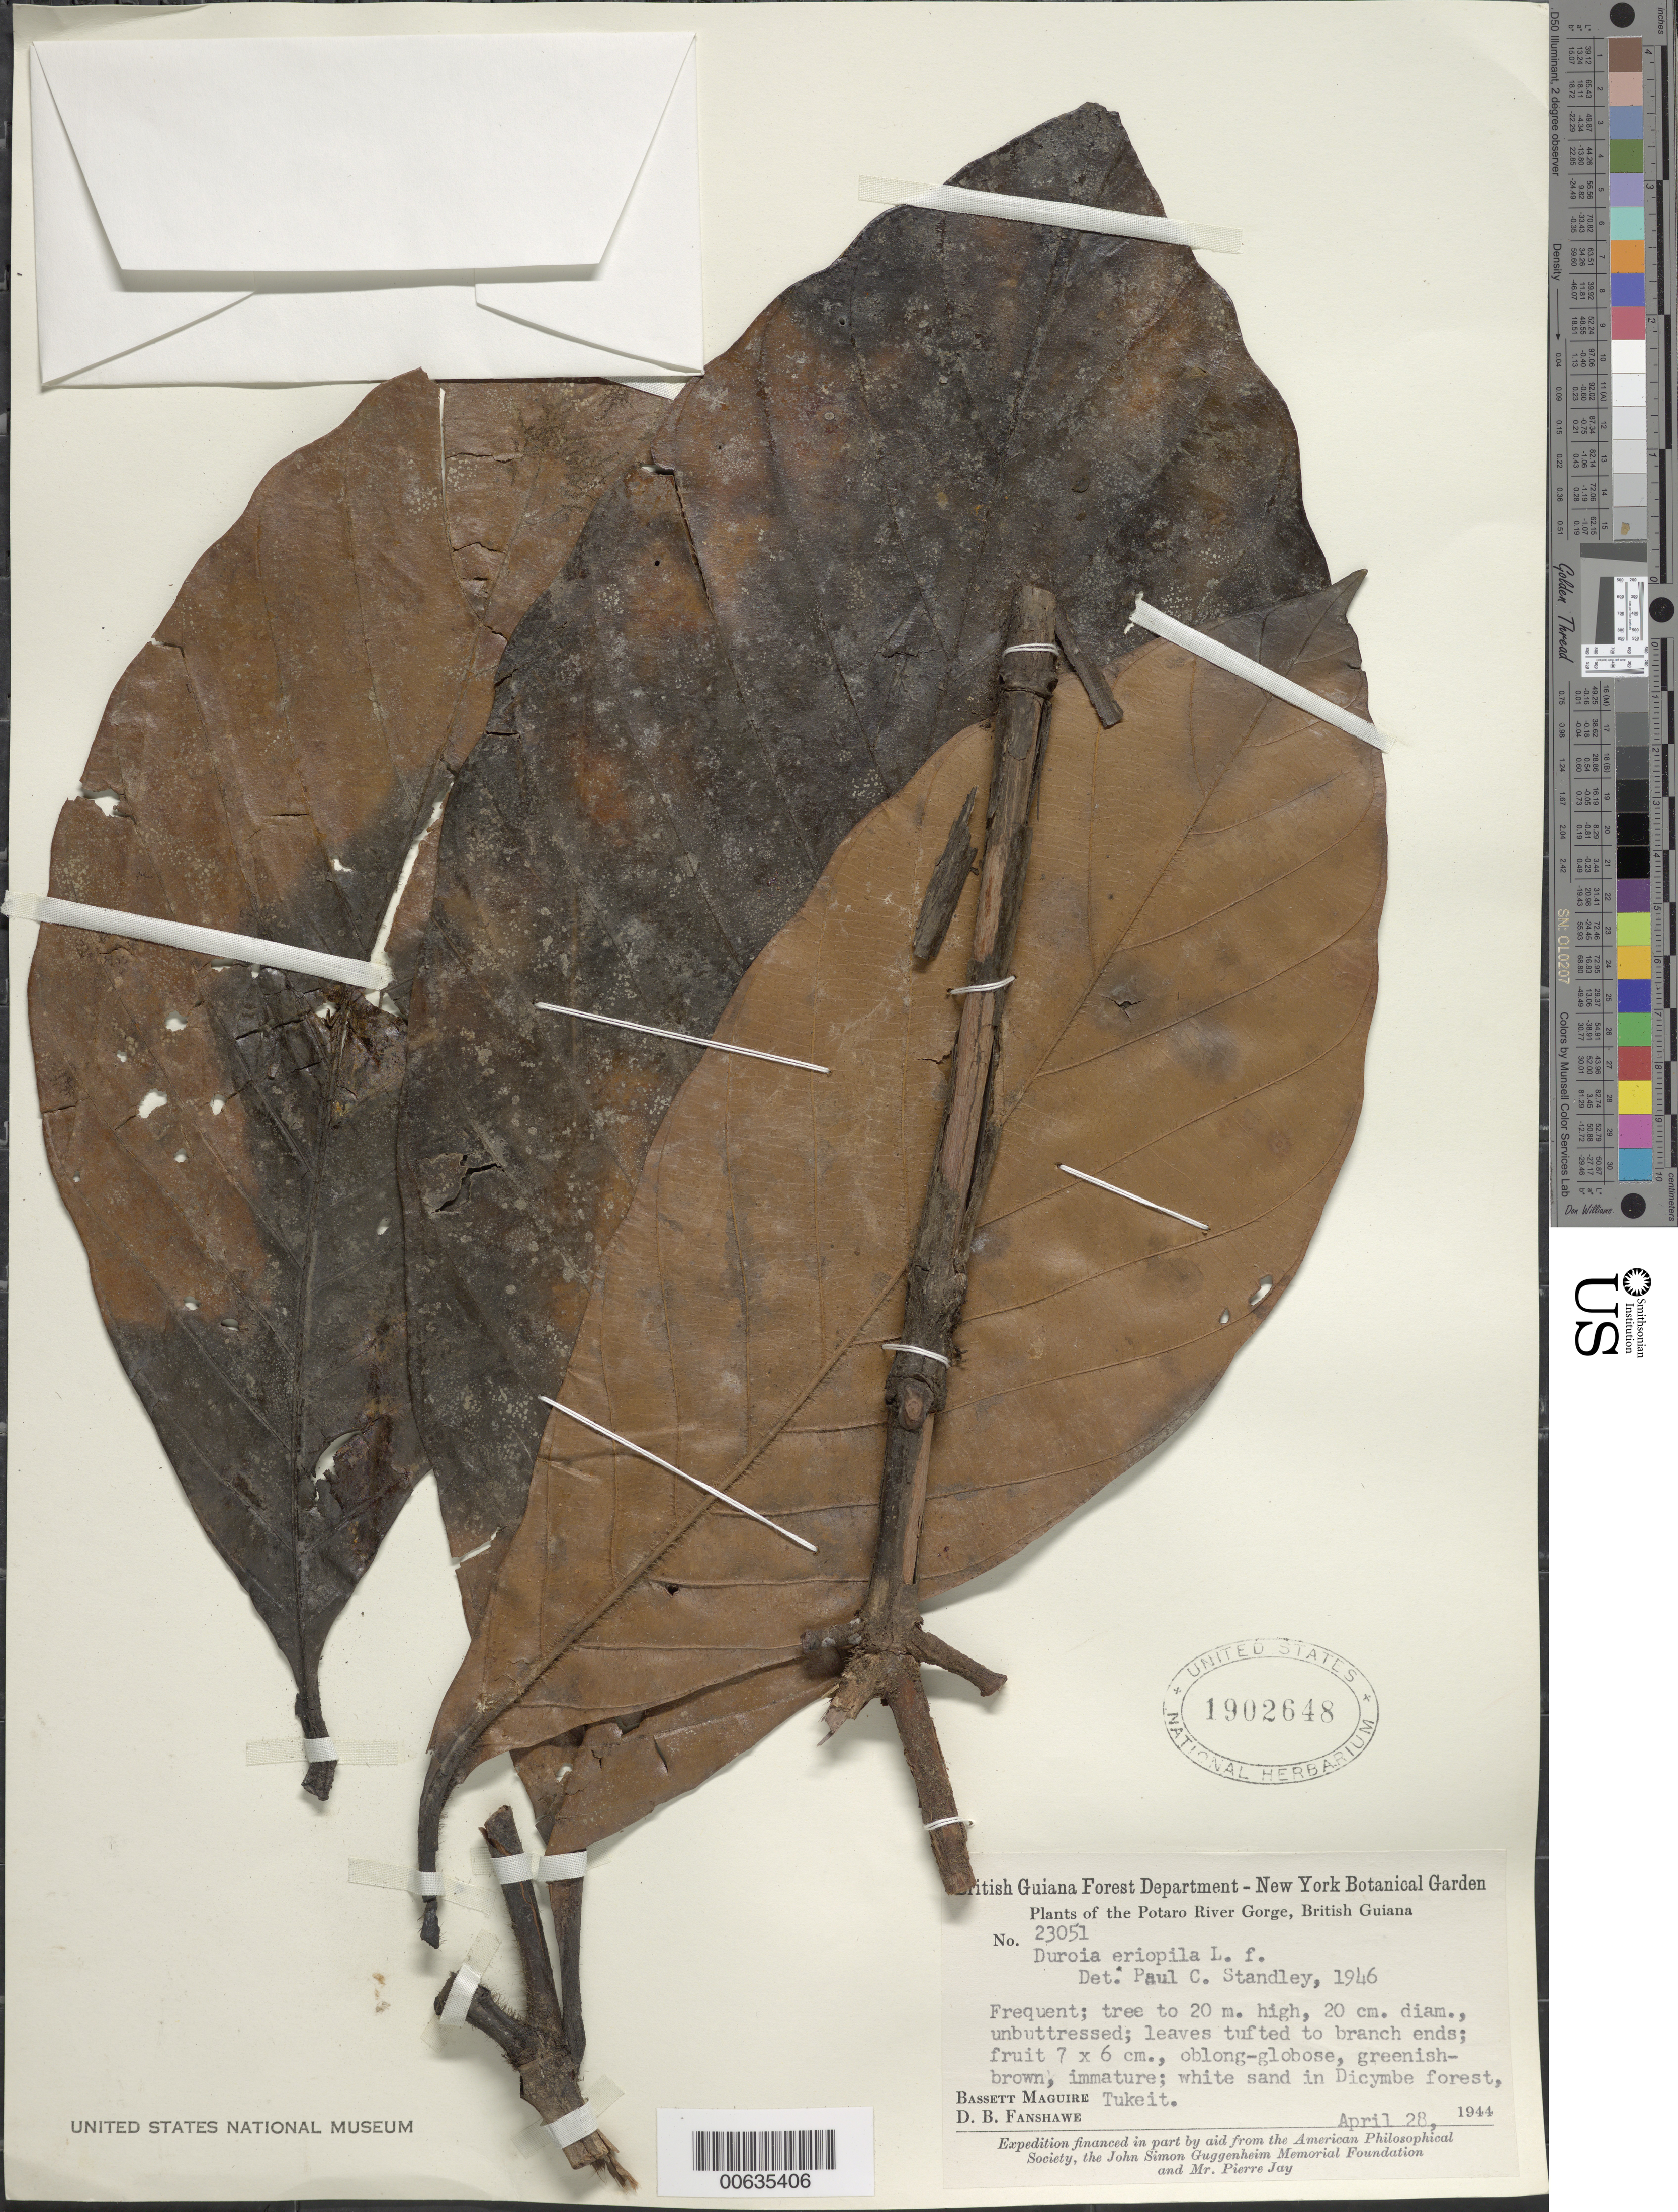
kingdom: Plantae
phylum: Tracheophyta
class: Magnoliopsida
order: Gentianales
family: Rubiaceae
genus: Duroia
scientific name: Duroia eriopila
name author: L. f.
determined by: Standley, Paul C.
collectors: B. Maguire & D. B. Fanshawe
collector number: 23051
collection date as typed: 28-Apr-44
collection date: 1944-04-28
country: Guyana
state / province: Potaro-Siparuni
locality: Tukeit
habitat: White sand in Dicymbe forest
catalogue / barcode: US 1902648